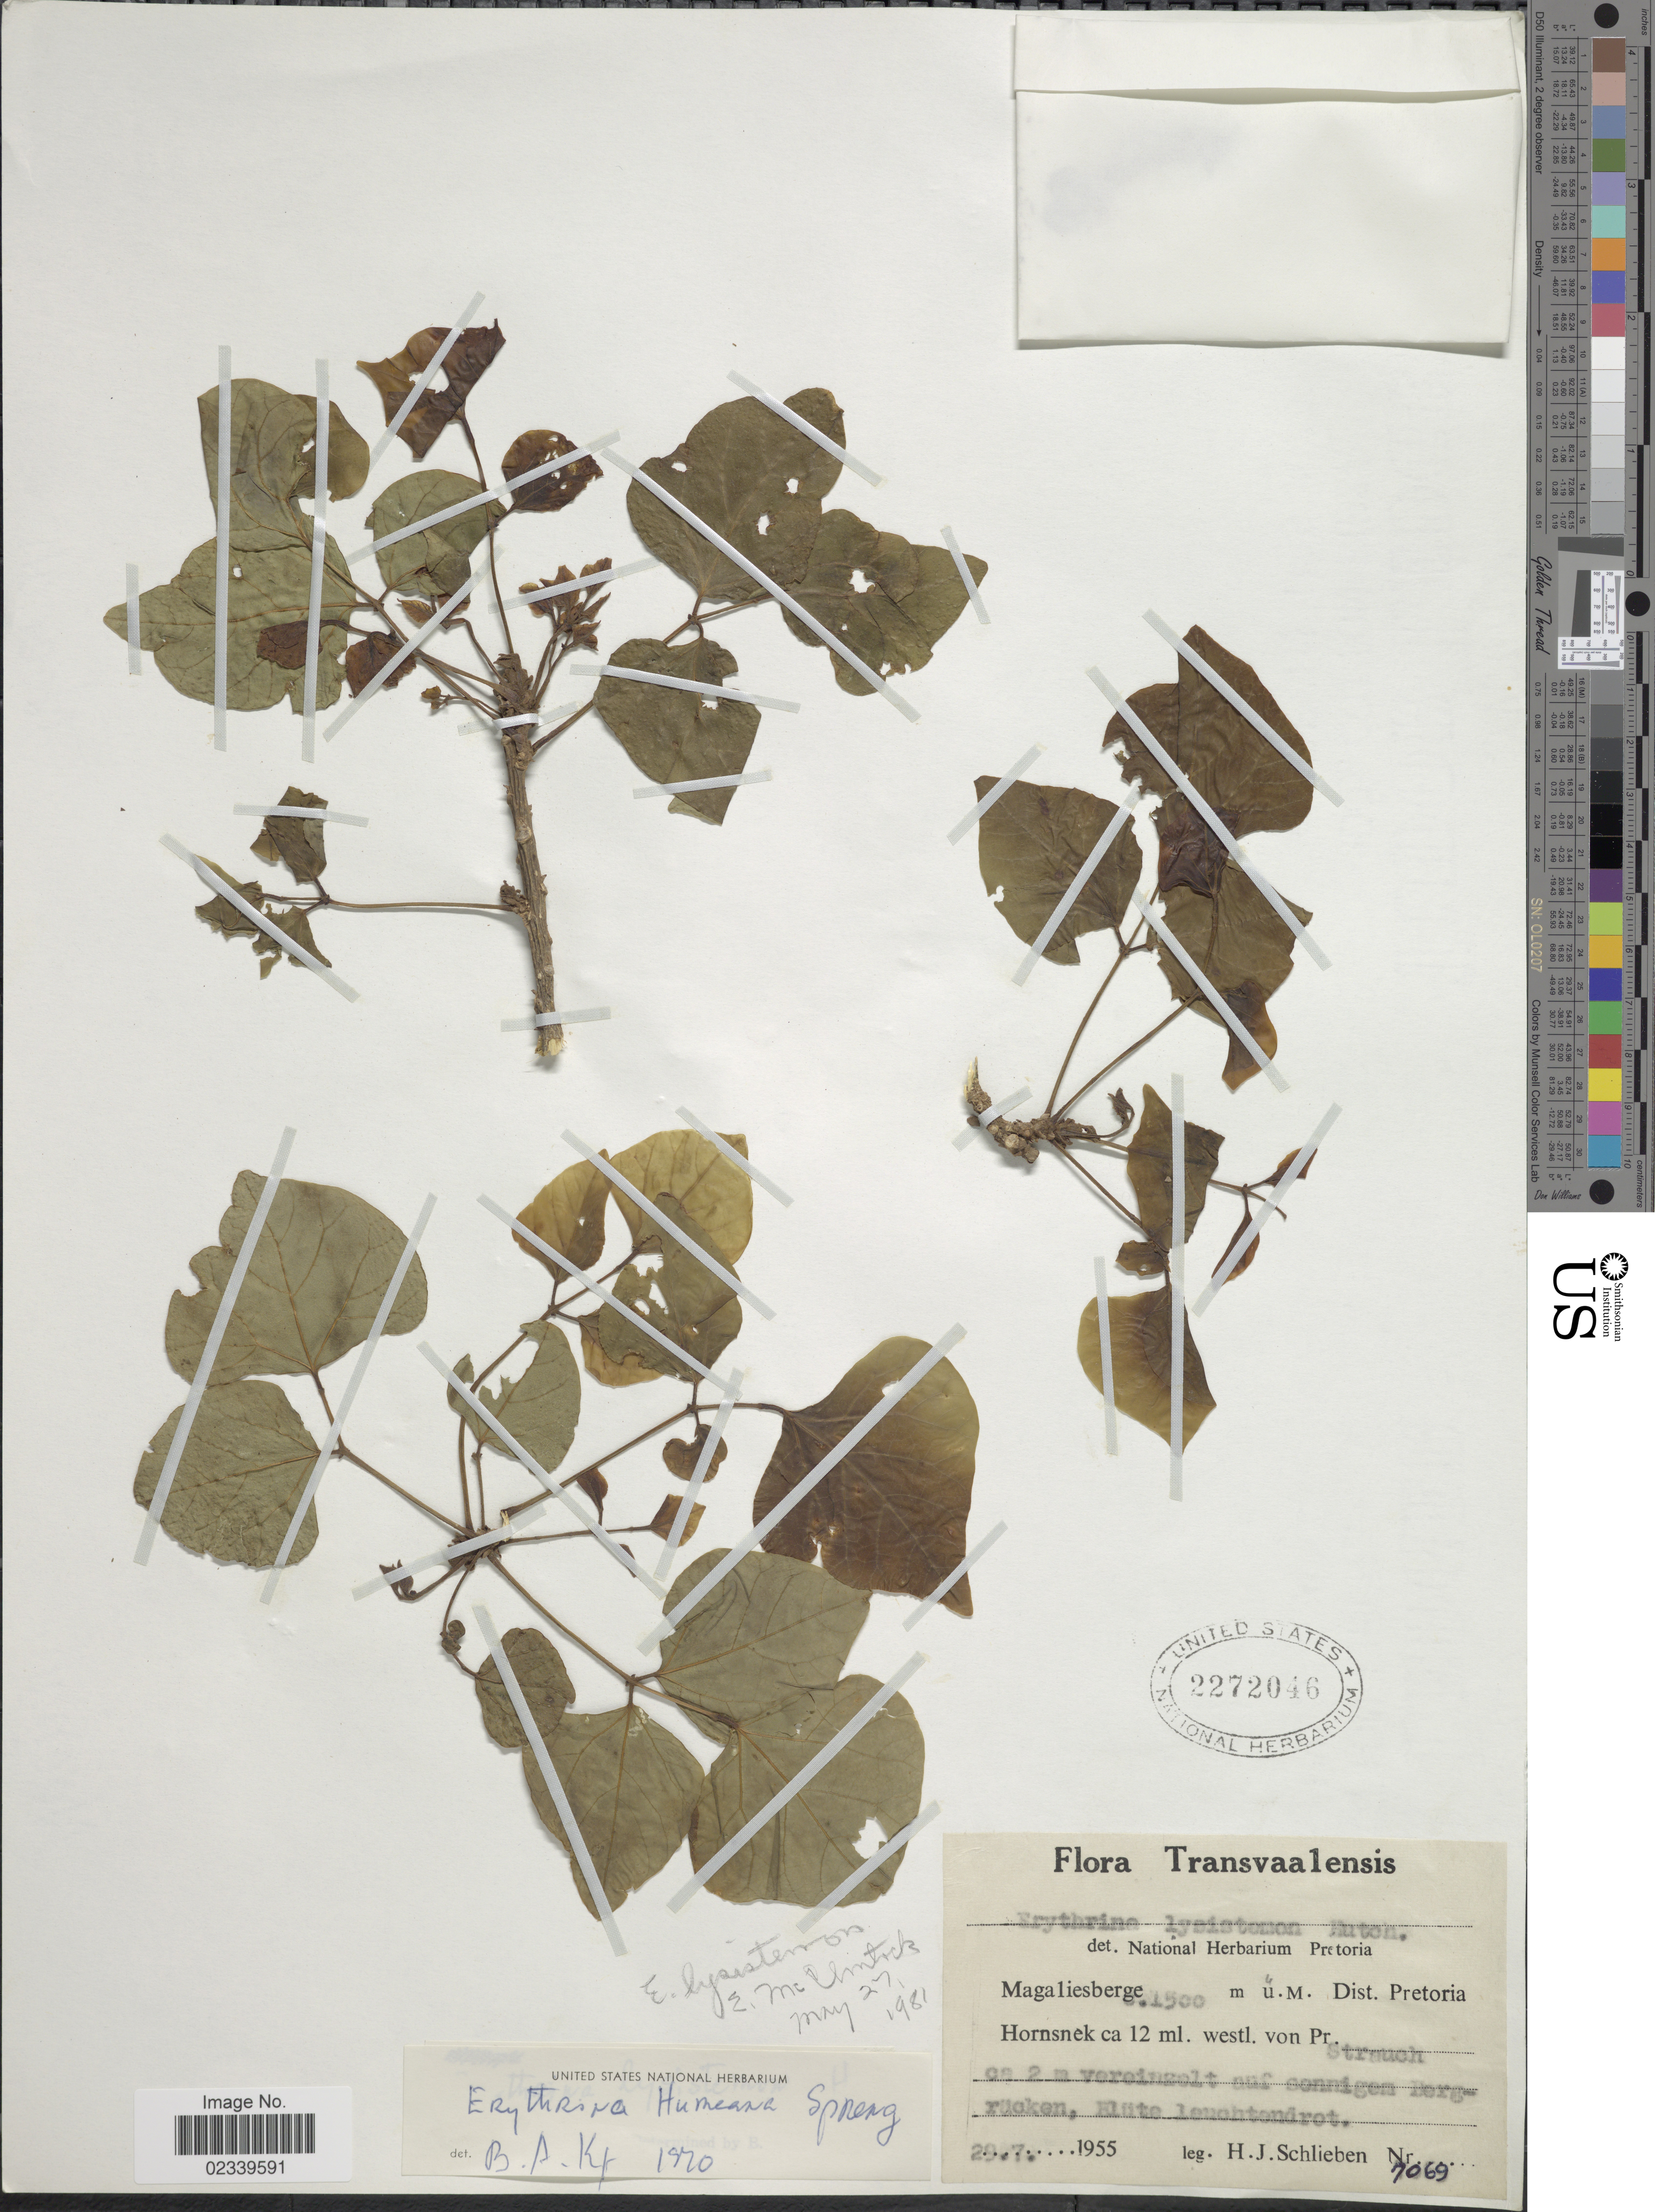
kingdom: Plantae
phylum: Tracheophyta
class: Magnoliopsida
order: Fabales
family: Fabaceae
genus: Erythrina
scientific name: Erythrina lysistemon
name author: Hutch.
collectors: H. J. Schlieben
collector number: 7069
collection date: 1955-07-29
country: South Africa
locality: Transvaalensis, Magaliesgeberge, Dist. Pretoria Hornsnek 12 ml. westl. von Pr. Strauch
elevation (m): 1500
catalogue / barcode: US 2272046